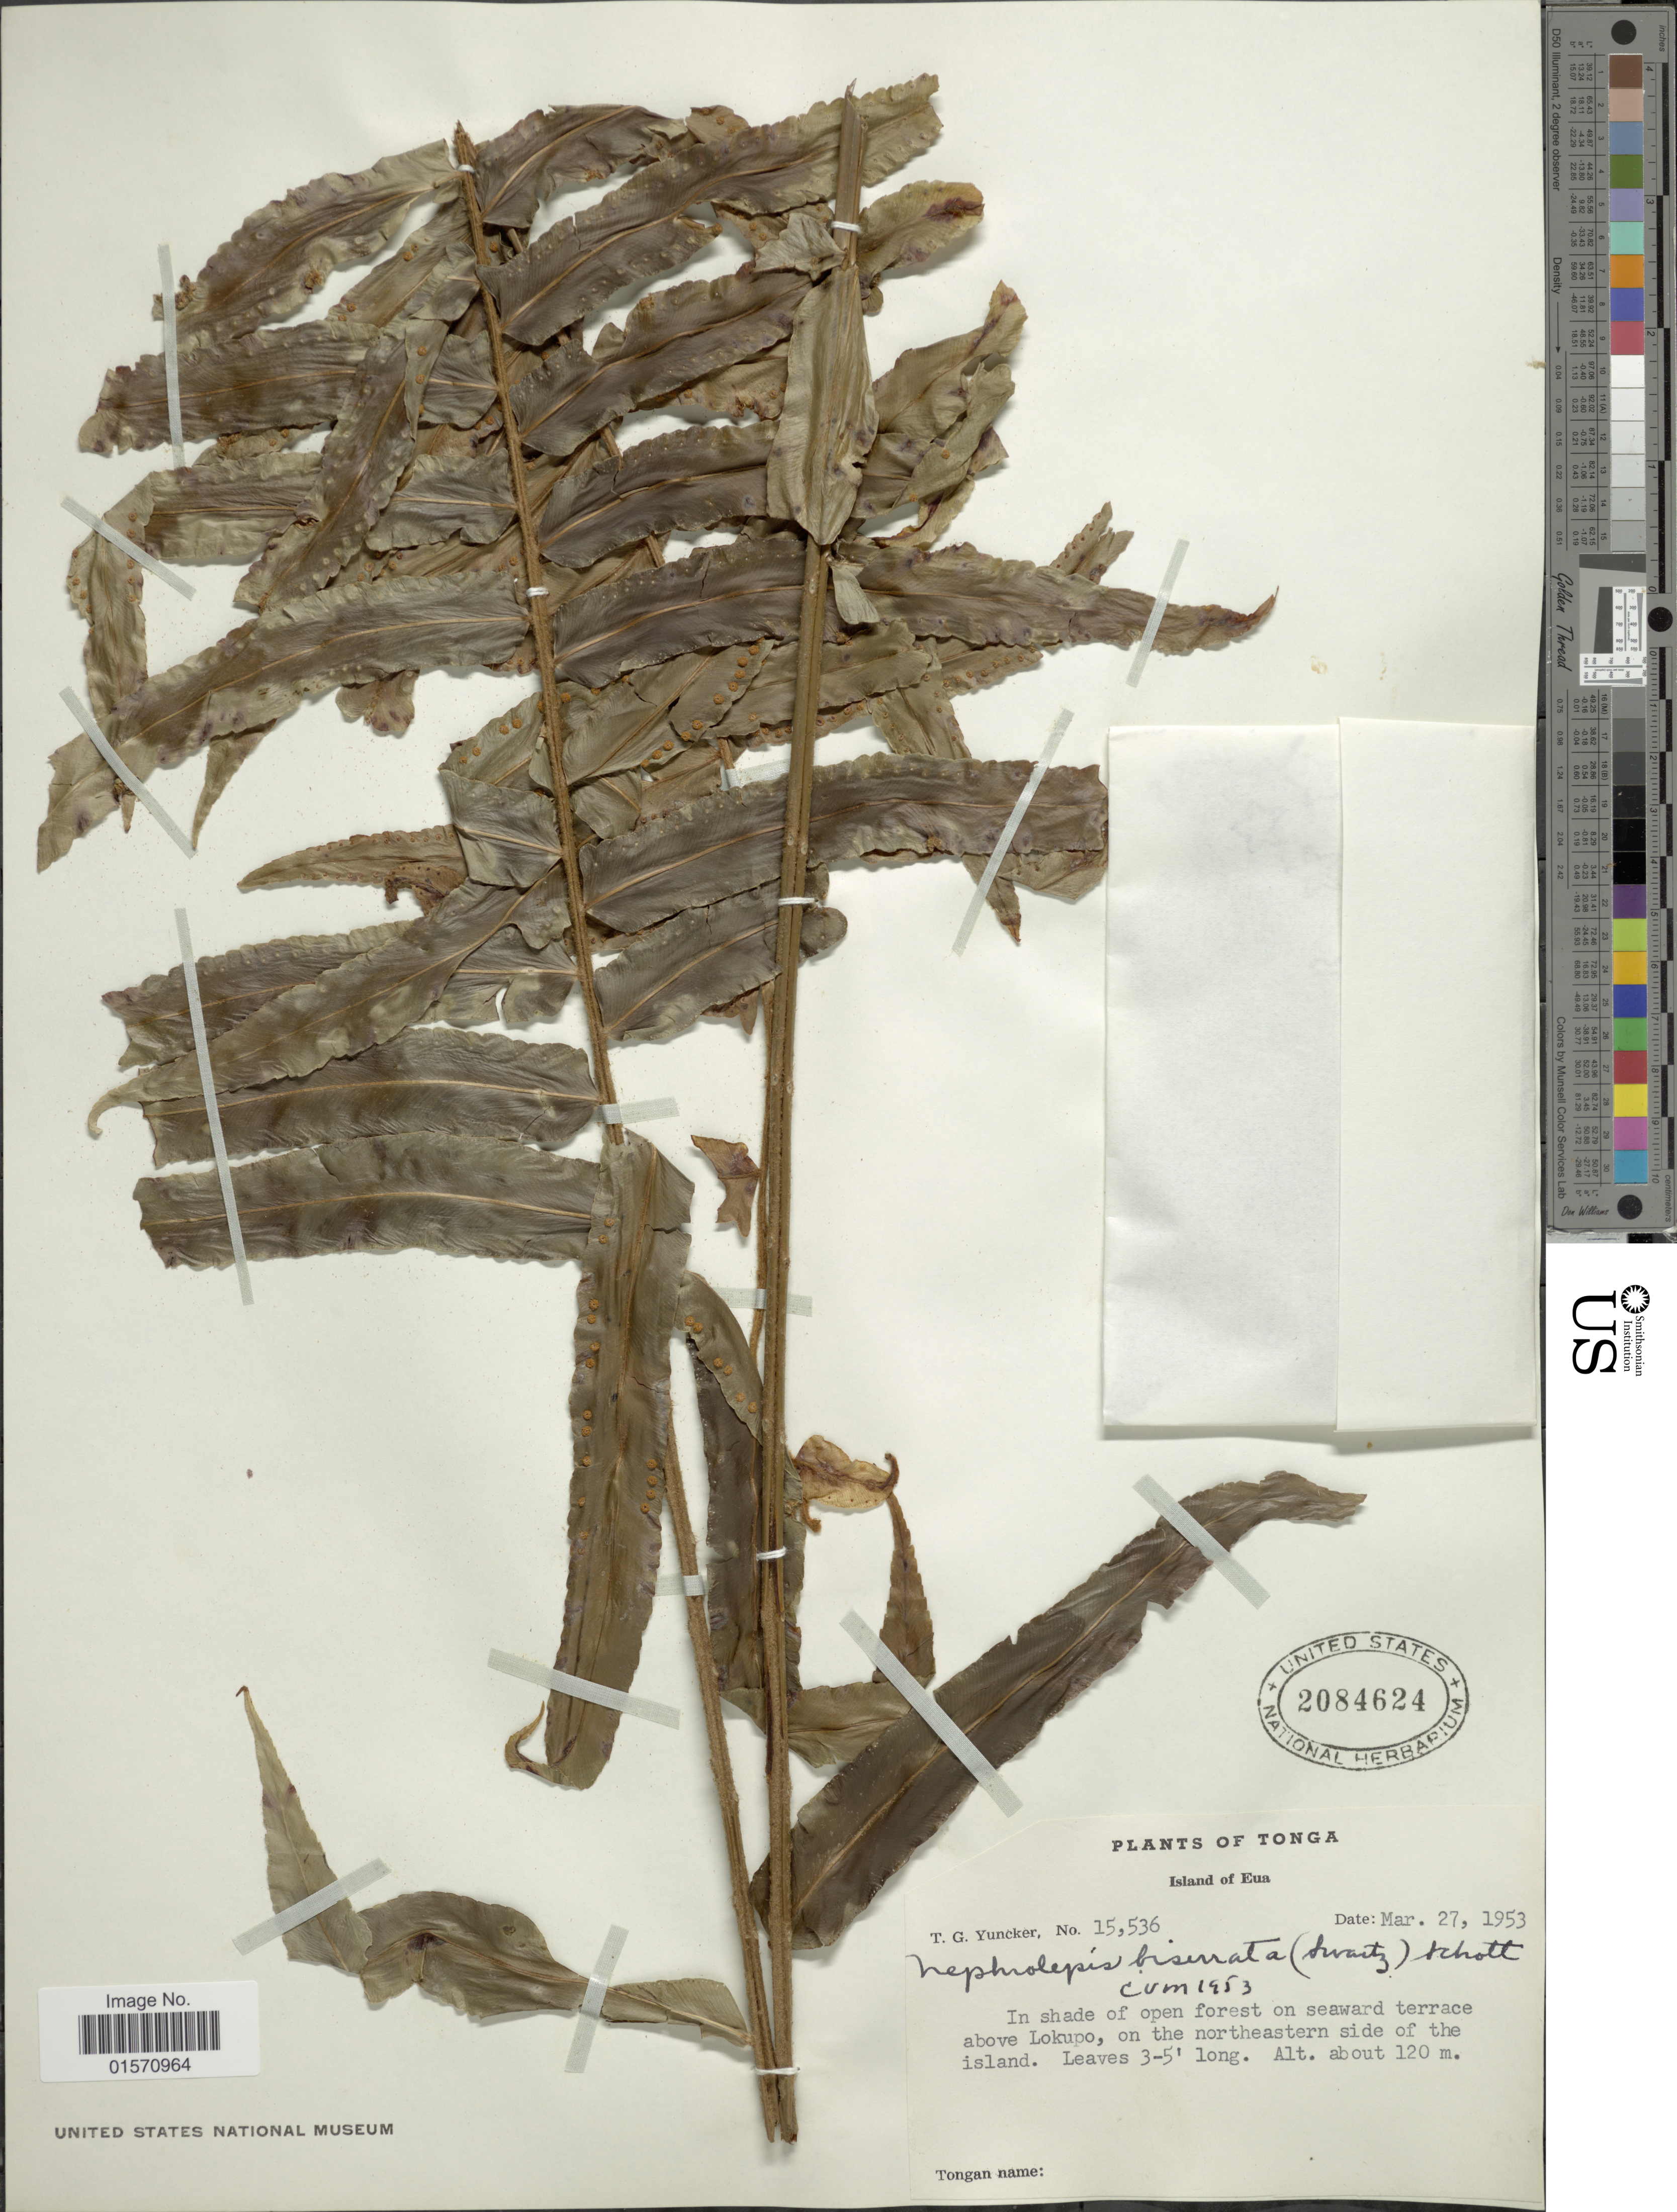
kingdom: Plantae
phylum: Tracheophyta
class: Polypodiopsida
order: Polypodiales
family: Nephrolepidaceae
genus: Nephrolepis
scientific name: Nephrolepis hirsutula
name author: (G. Forst.) C. Presl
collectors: T. G. Yuncker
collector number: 15536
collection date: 1953-03-27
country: Tonga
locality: Island of Eua. In shade of open forest on seaward terrace above Lokupo, on the northeastern side of the island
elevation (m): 120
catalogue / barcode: US 2084624